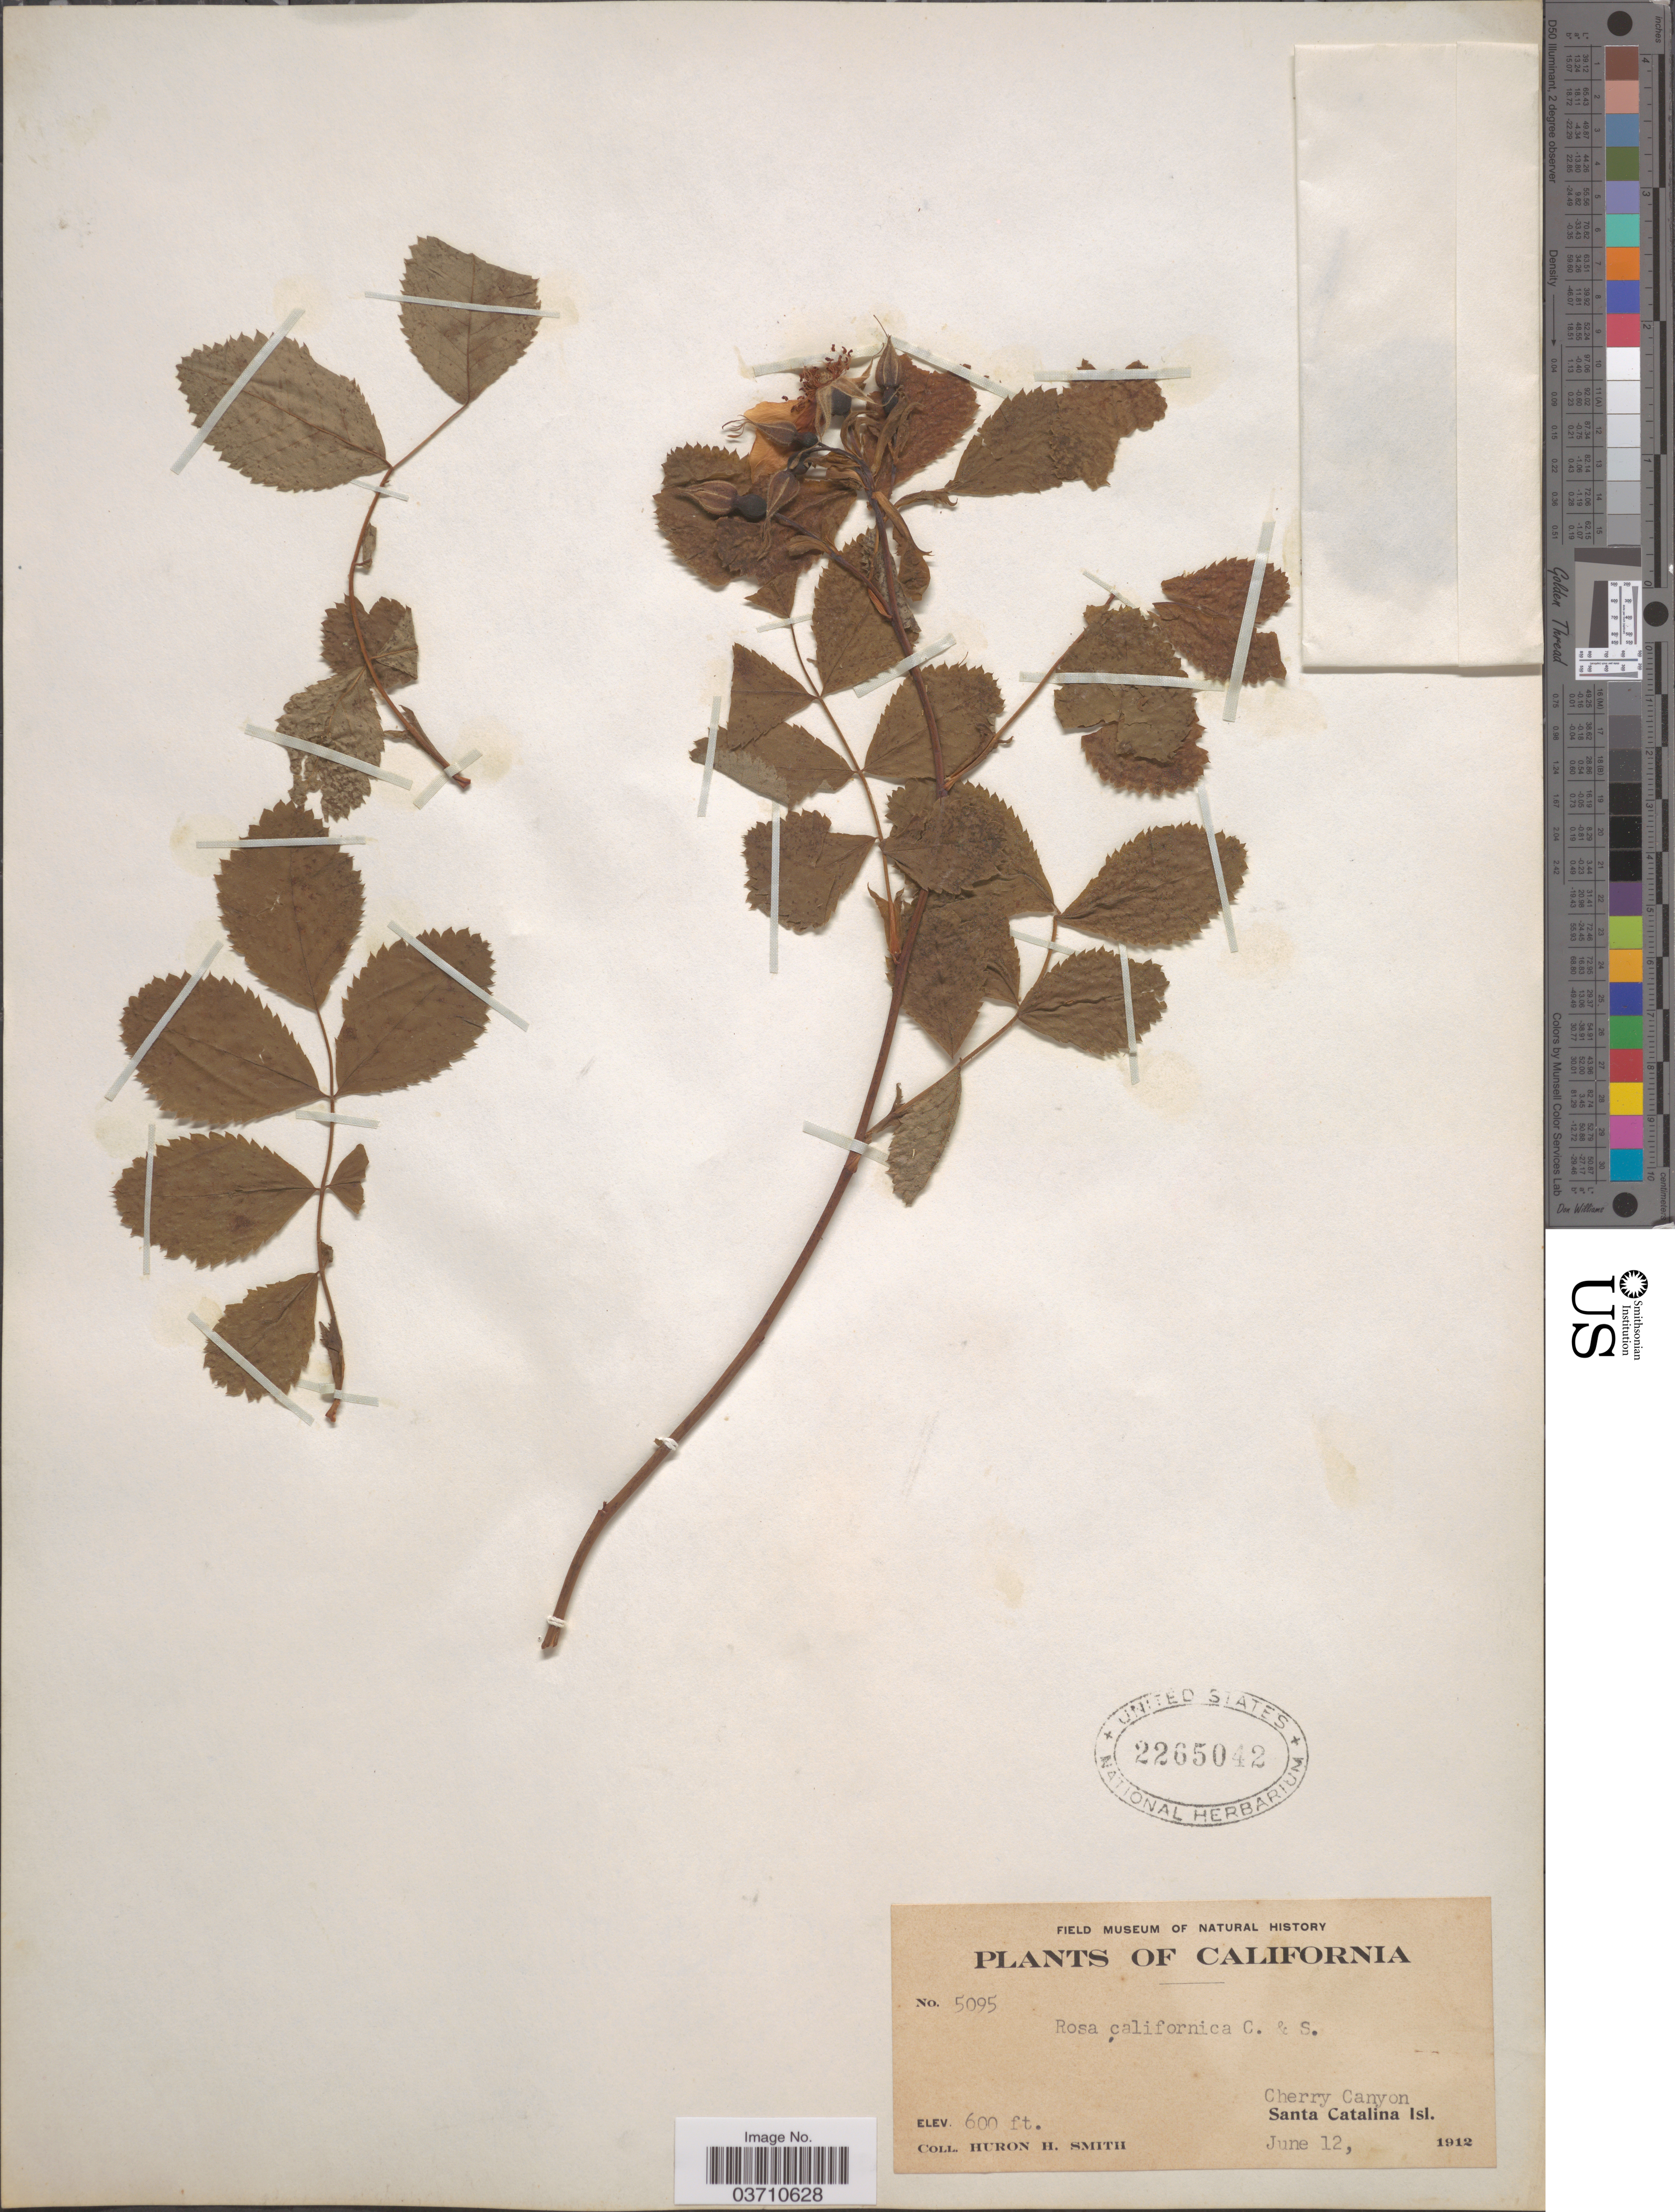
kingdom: Plantae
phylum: Tracheophyta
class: Magnoliopsida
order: Rosales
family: Rosaceae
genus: Rosa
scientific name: Rosa californica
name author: Cham. & Schltdl.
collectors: Huron H. Smith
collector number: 5095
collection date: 1912-06-12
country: United States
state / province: California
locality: Cherry Canyon. Santa Catalina Isl.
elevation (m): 183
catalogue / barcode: US 2265042